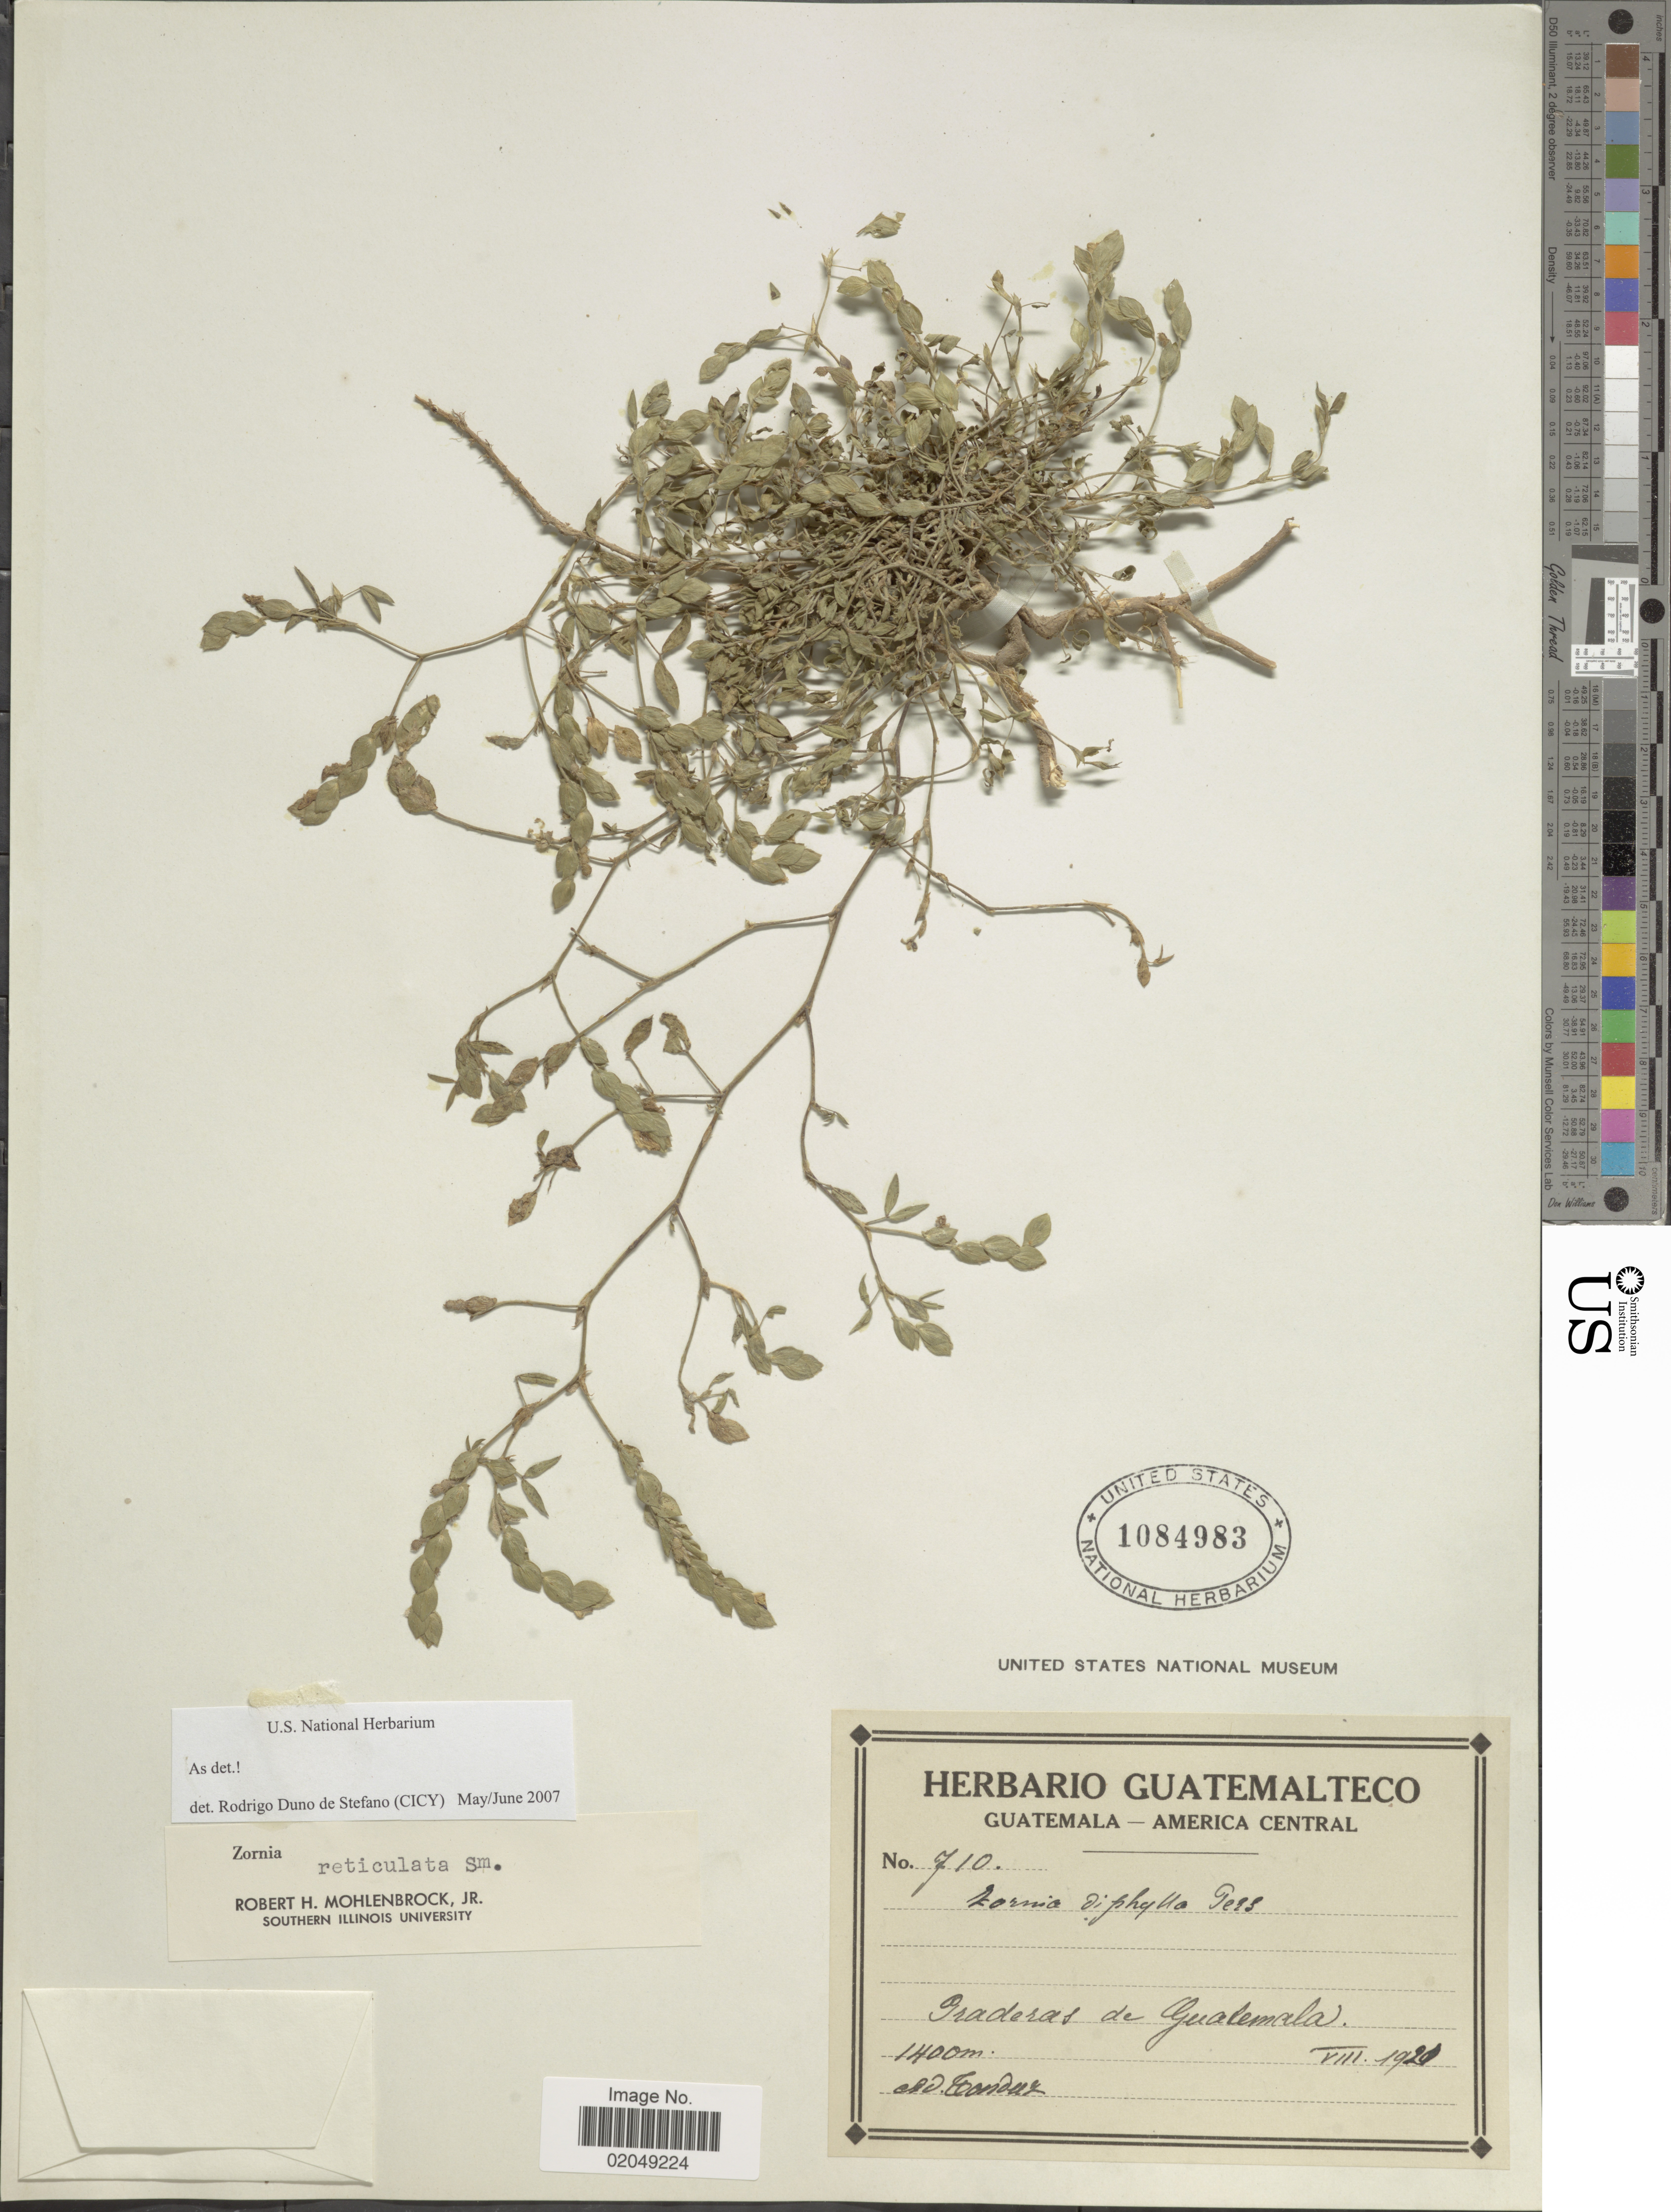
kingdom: Plantae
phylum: Tracheophyta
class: Magnoliopsida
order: Fabales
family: Fabaceae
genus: Zornia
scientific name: Zornia reticulata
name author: Sm.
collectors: A. Tonduz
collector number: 710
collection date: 1920-08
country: Guatemala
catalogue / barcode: US 1084983